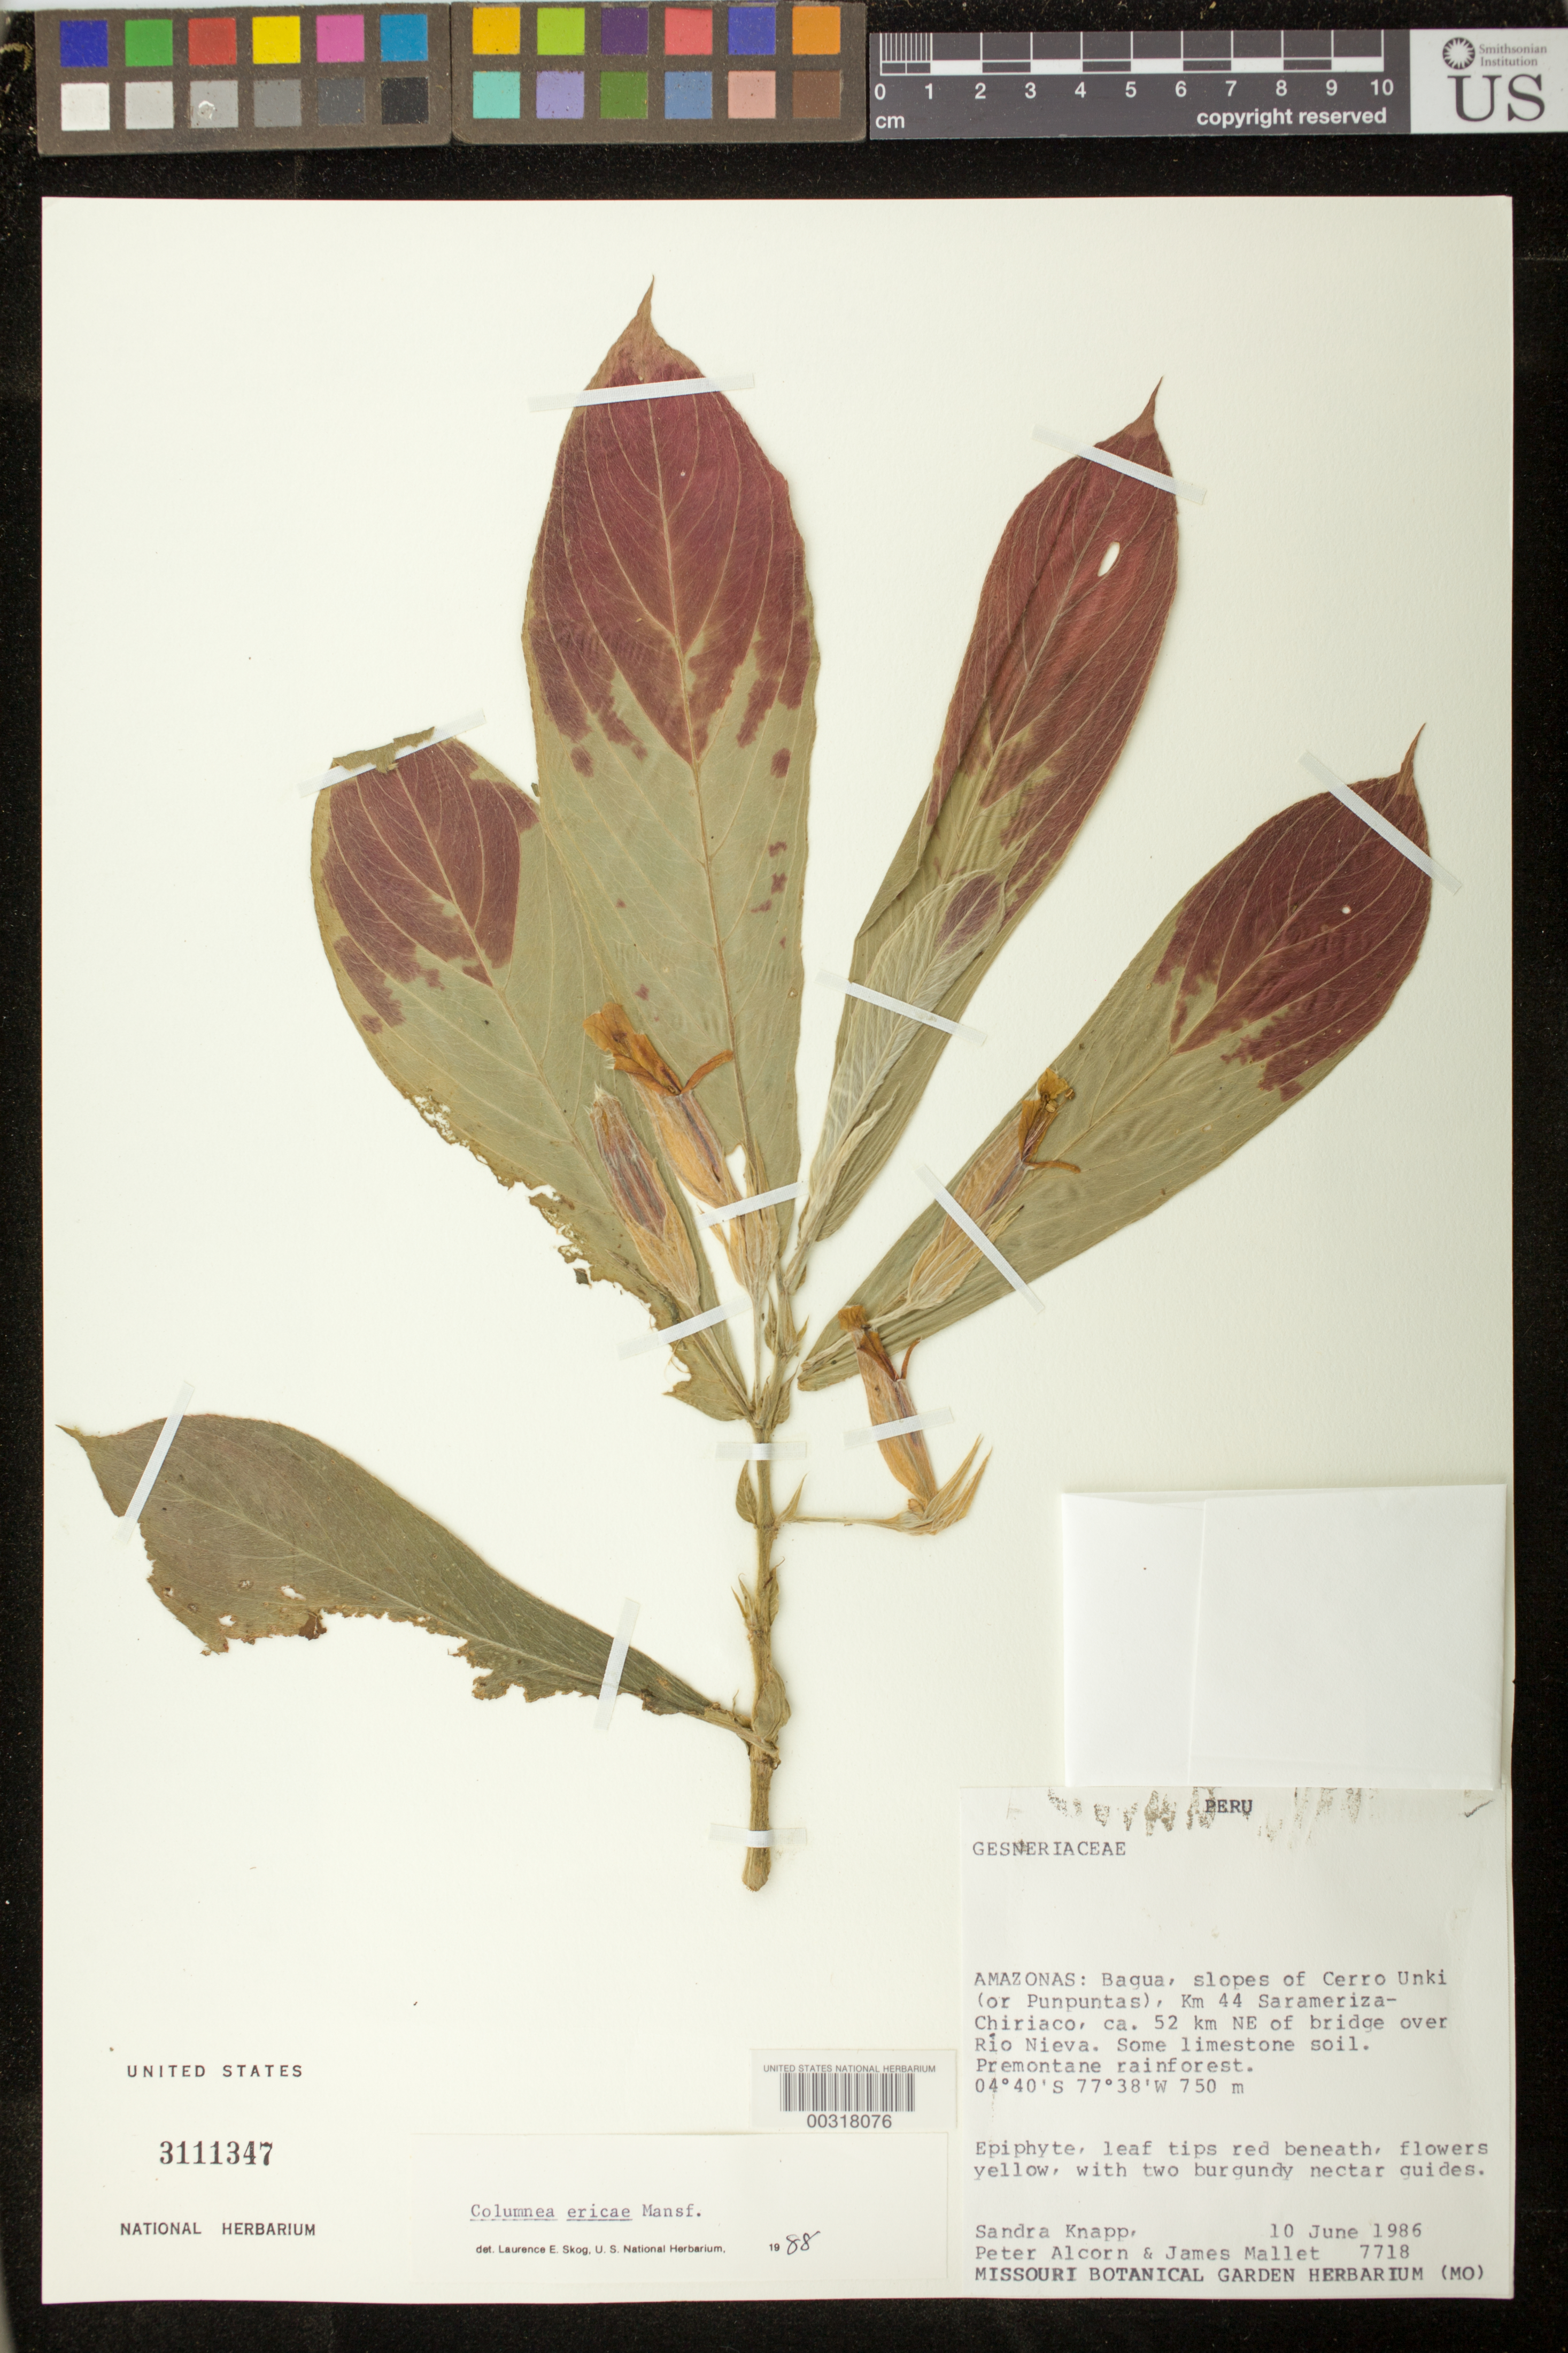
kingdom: Plantae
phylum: Tracheophyta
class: Magnoliopsida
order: Lamiales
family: Gesneriaceae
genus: Columnea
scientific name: Columnea ericae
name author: Mansf.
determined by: Clark, J. L., (SEL), The Marie Selby Botanical Garden (UNITED STATES)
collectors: S. Knapp, P. Alcorn & J. Mallet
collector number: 7718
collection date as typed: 10 Jun 1986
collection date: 1986-06-10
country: Peru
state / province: Amazonas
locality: Bagua, slopes of Cerro Unki, km 44 Sarameriza-Chiriaco, ca 52 km NE of bridge over Rio Nieva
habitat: Some limestone soil. Premontane rainforest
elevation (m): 750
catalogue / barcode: US 3111347